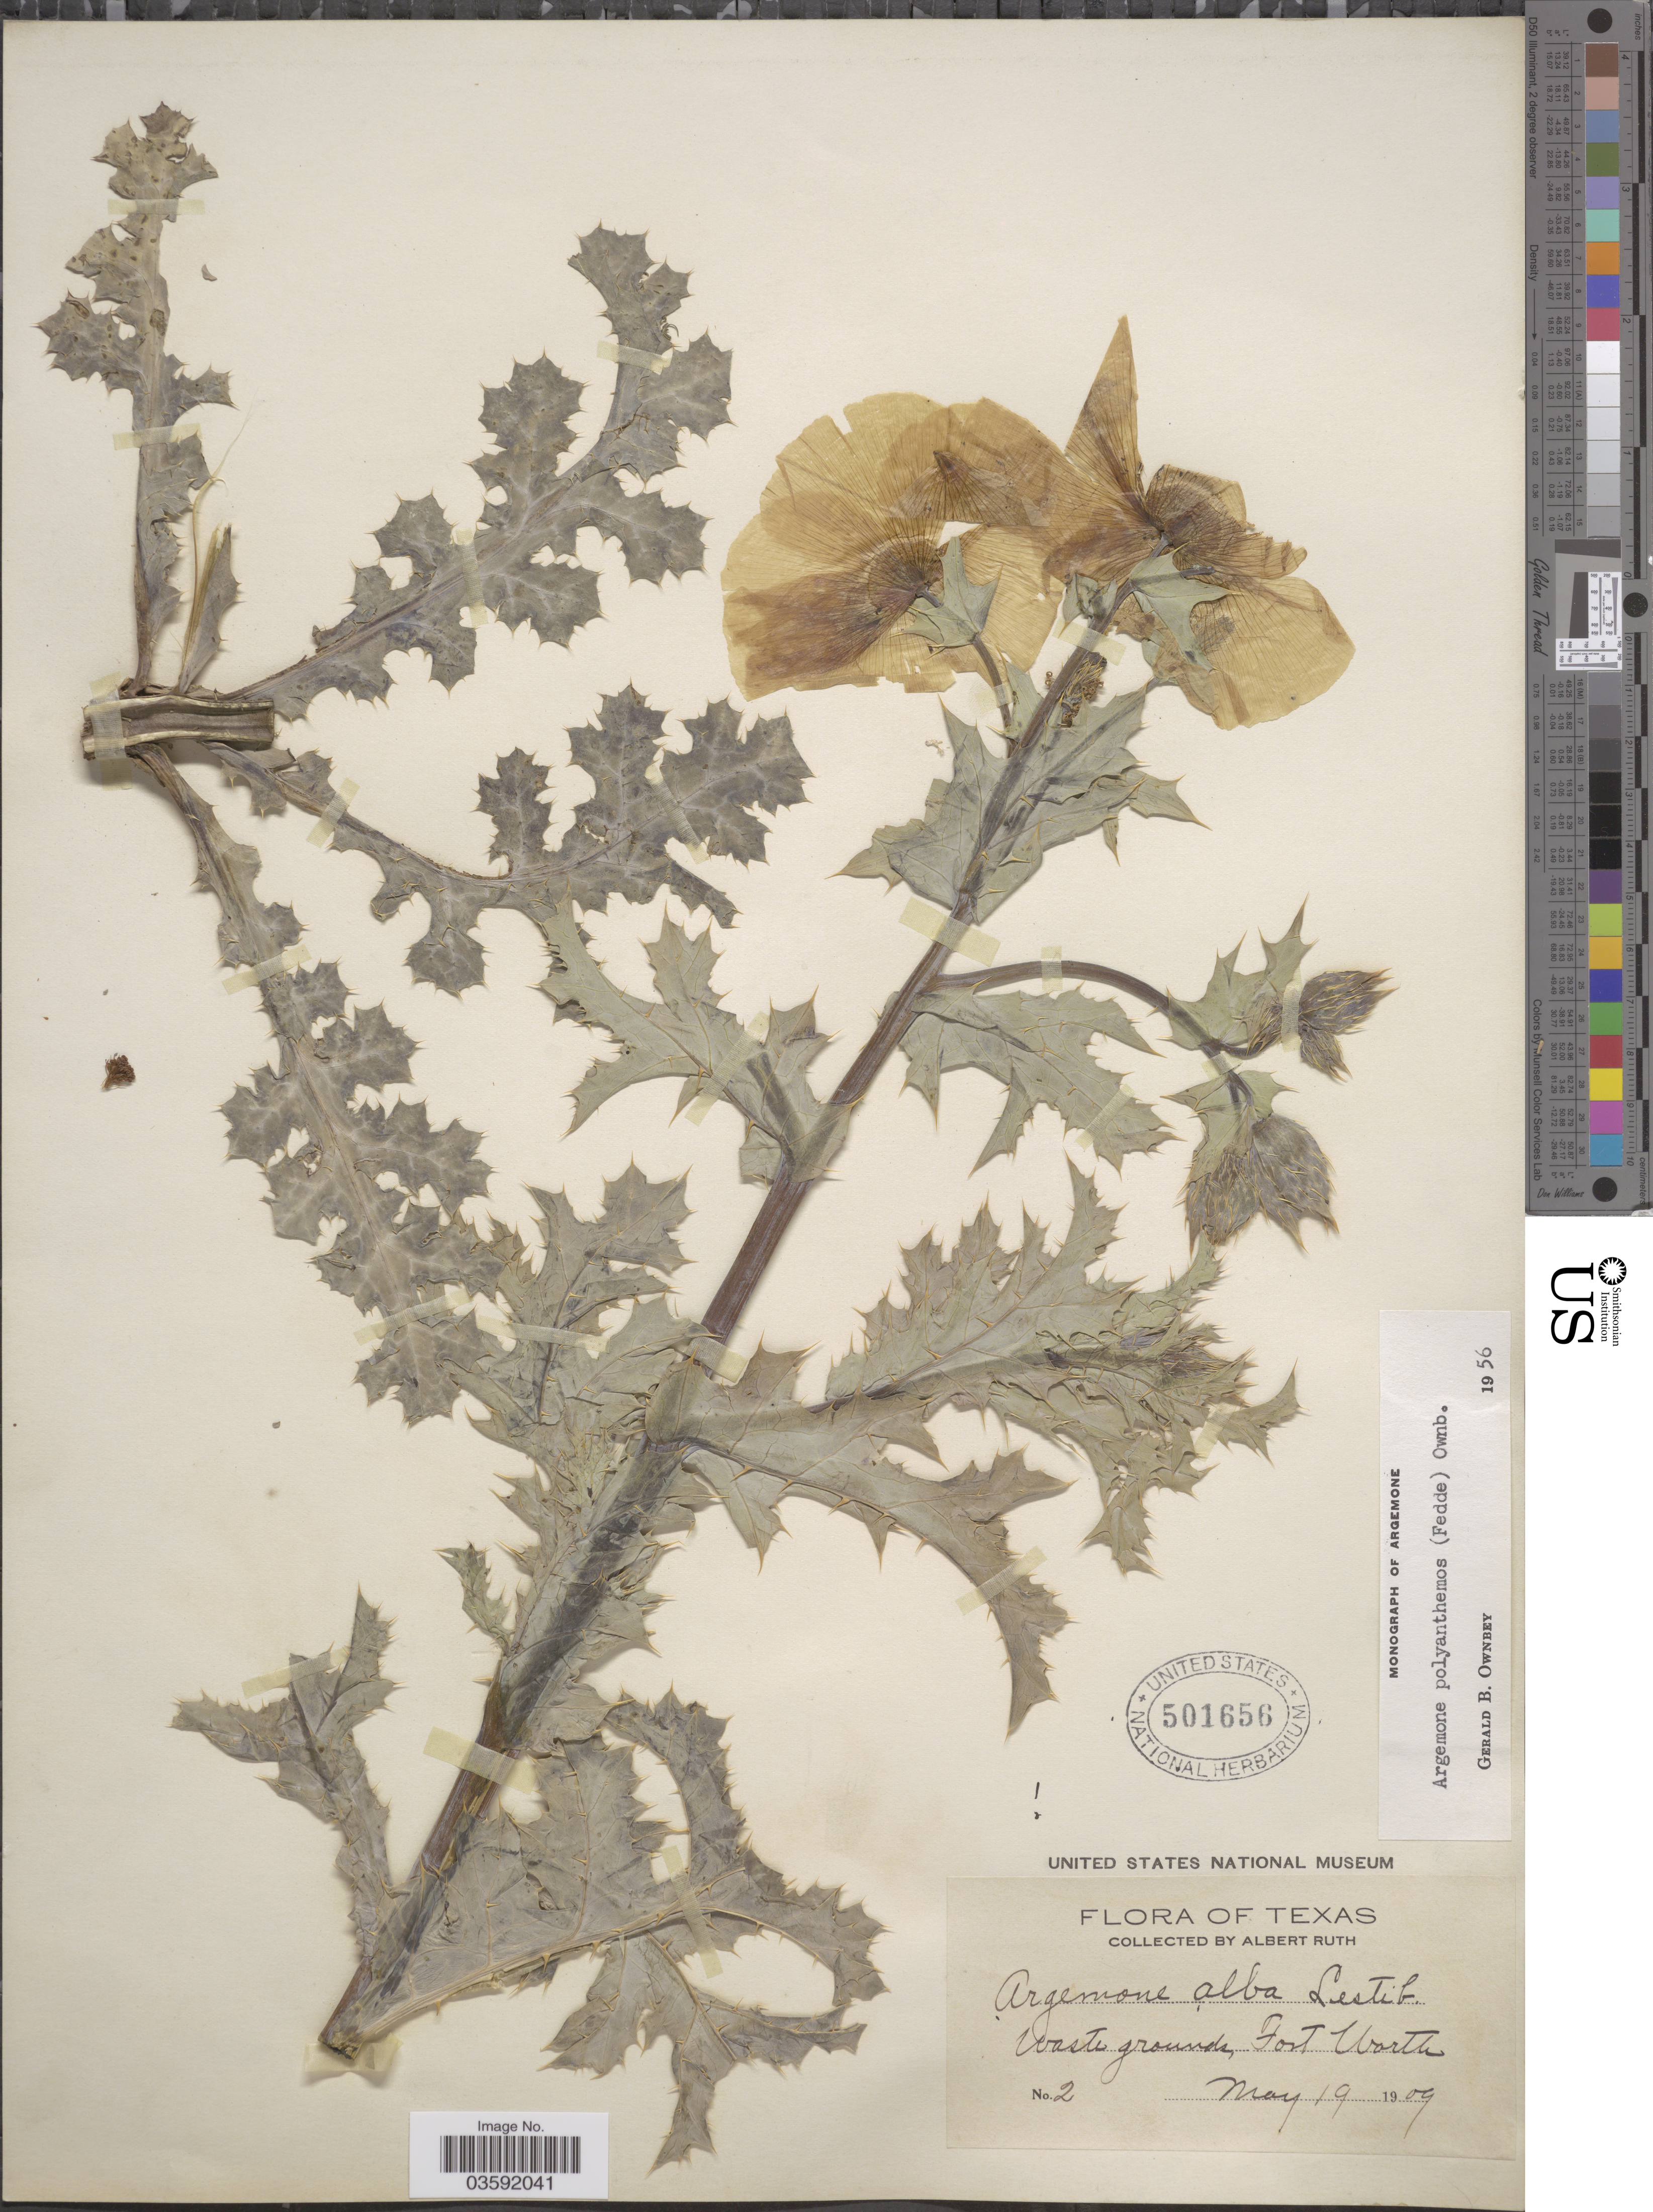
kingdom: Plantae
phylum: Tracheophyta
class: Magnoliopsida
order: Ranunculales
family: Papaveraceae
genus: Argemone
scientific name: Argemone polyanthemos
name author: (Fedde) G.B. Ownbey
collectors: A. Ruth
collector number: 2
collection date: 1909-05-19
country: United States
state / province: Texas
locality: Fort Worth.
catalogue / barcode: US 501656